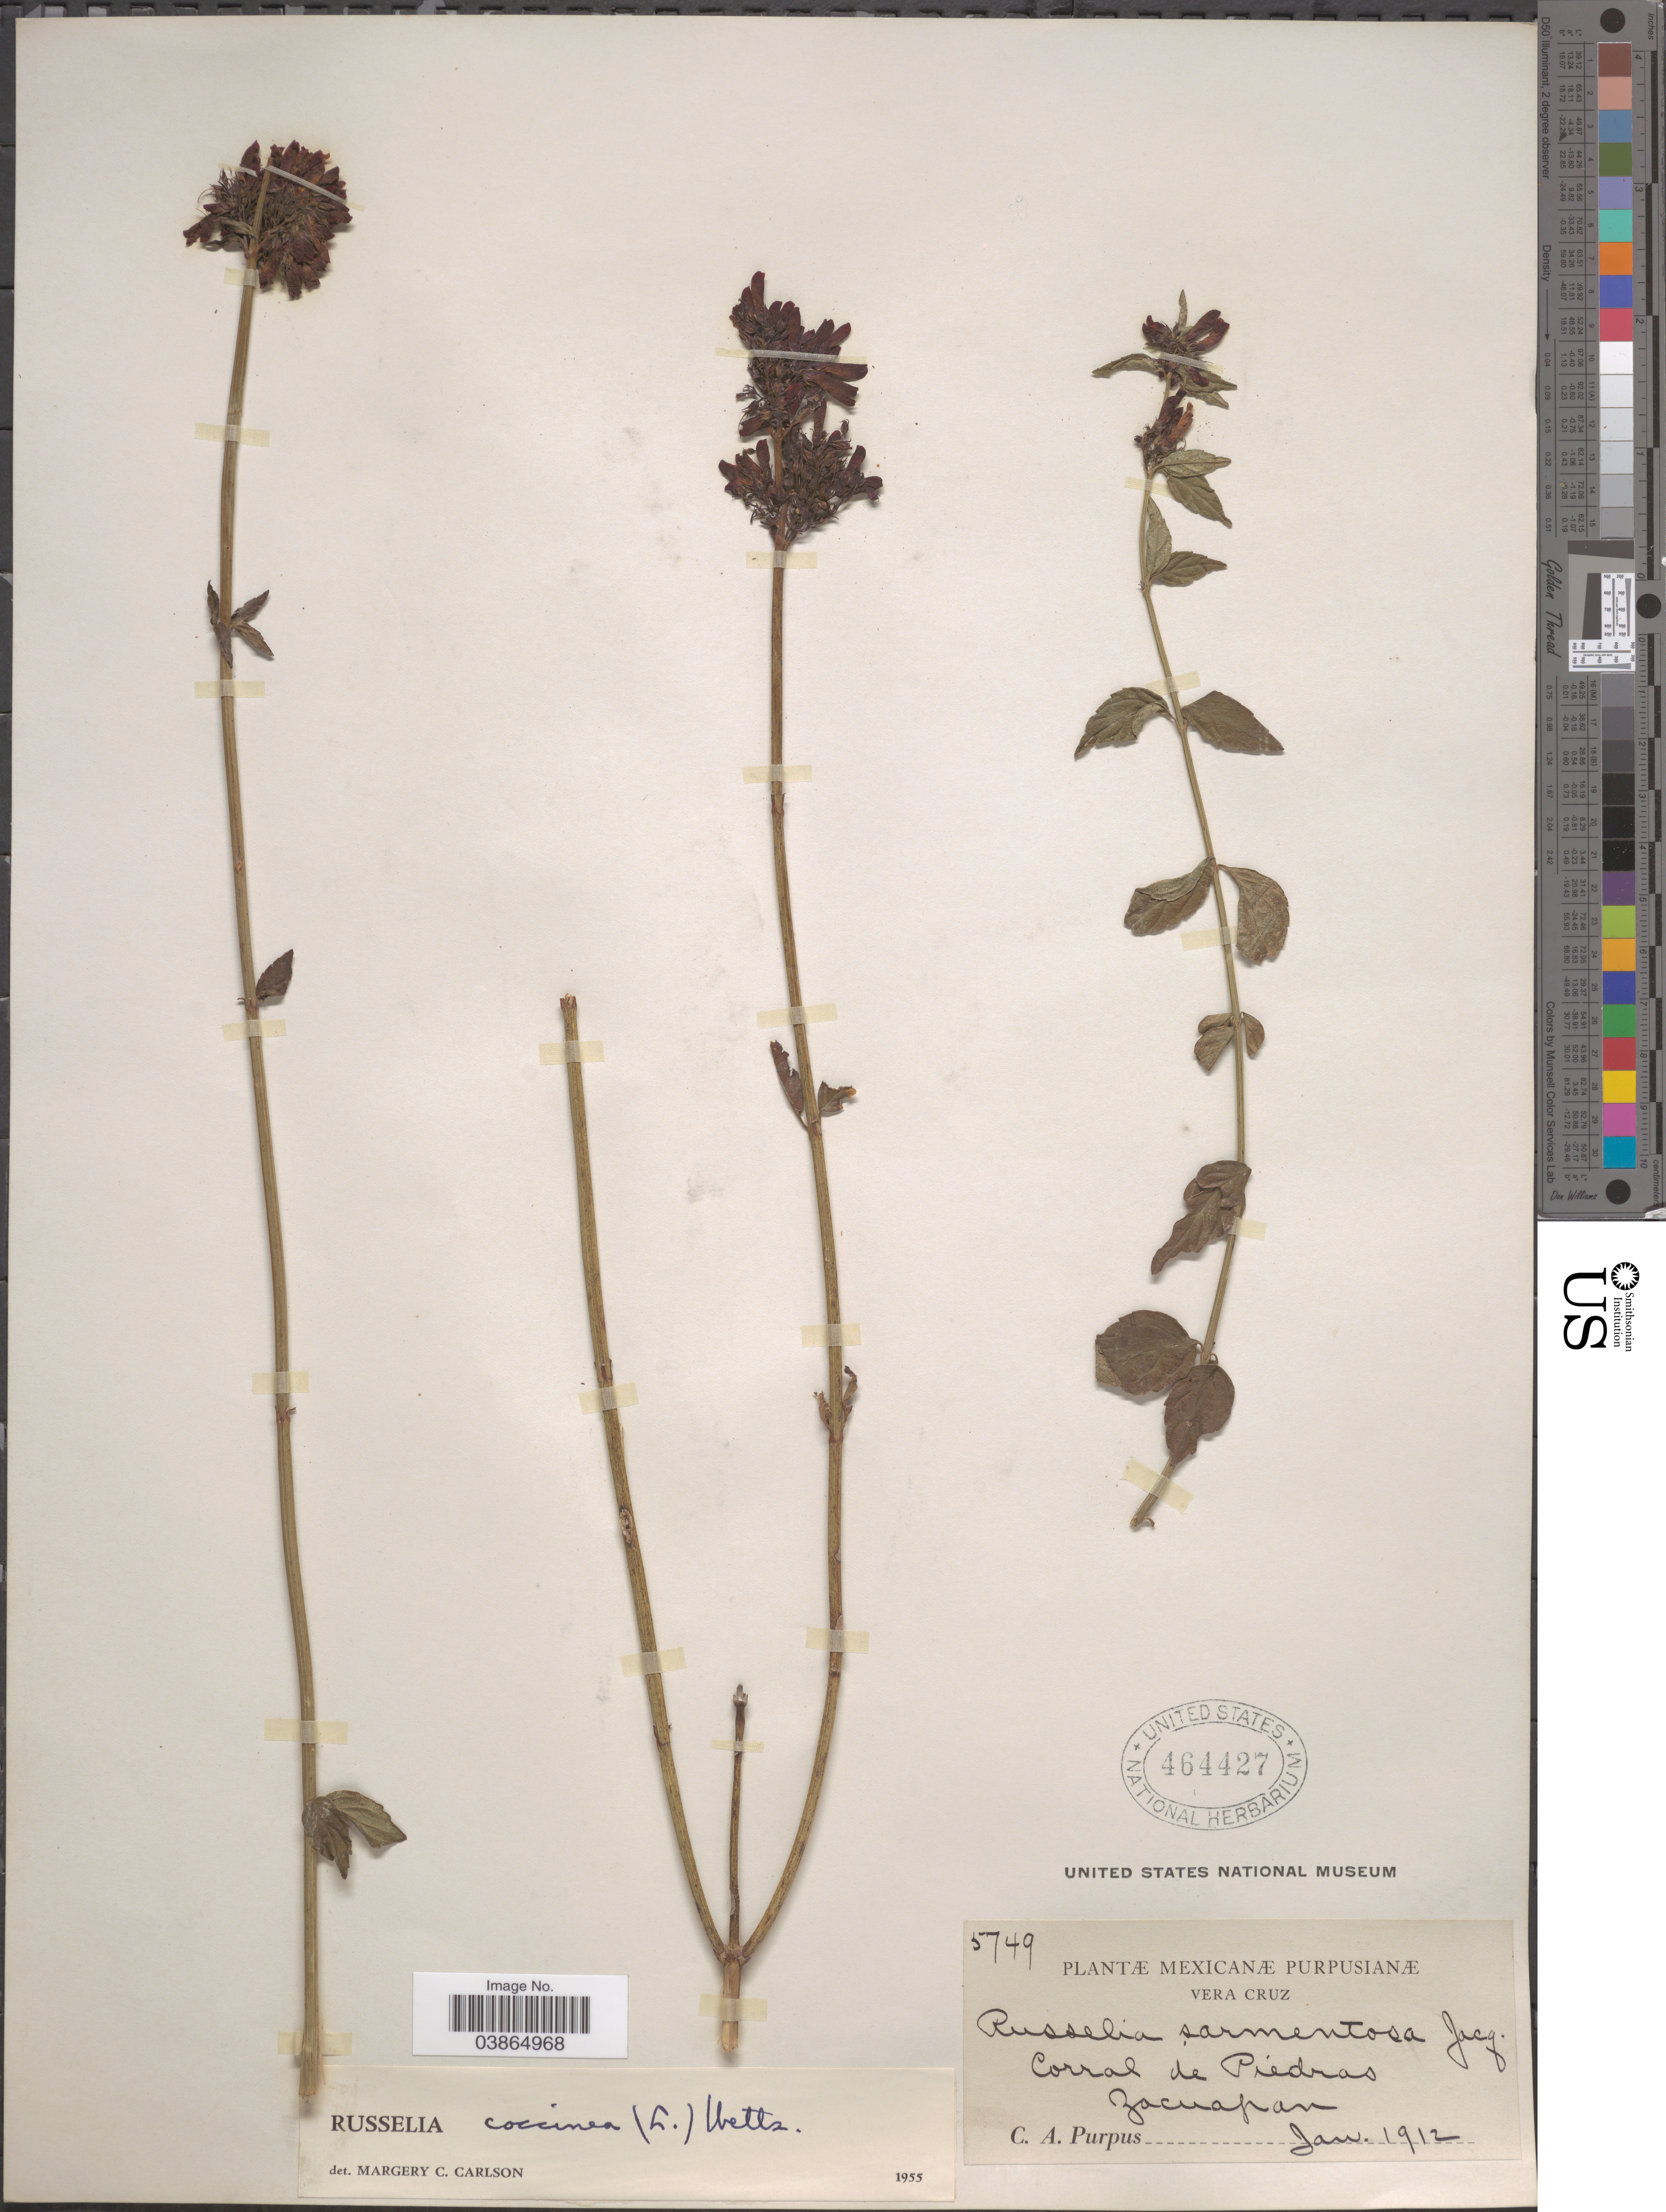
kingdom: Plantae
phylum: Tracheophyta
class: Magnoliopsida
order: Lamiales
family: Plantaginaceae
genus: Russelia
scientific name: Russelia coccinea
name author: (L.) Wettst.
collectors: C. A. Purpus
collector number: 5749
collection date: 1912-01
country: Mexico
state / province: Veracruz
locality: Vera Cruz. Corral de Piedras. Zacuapan.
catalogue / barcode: US 464427